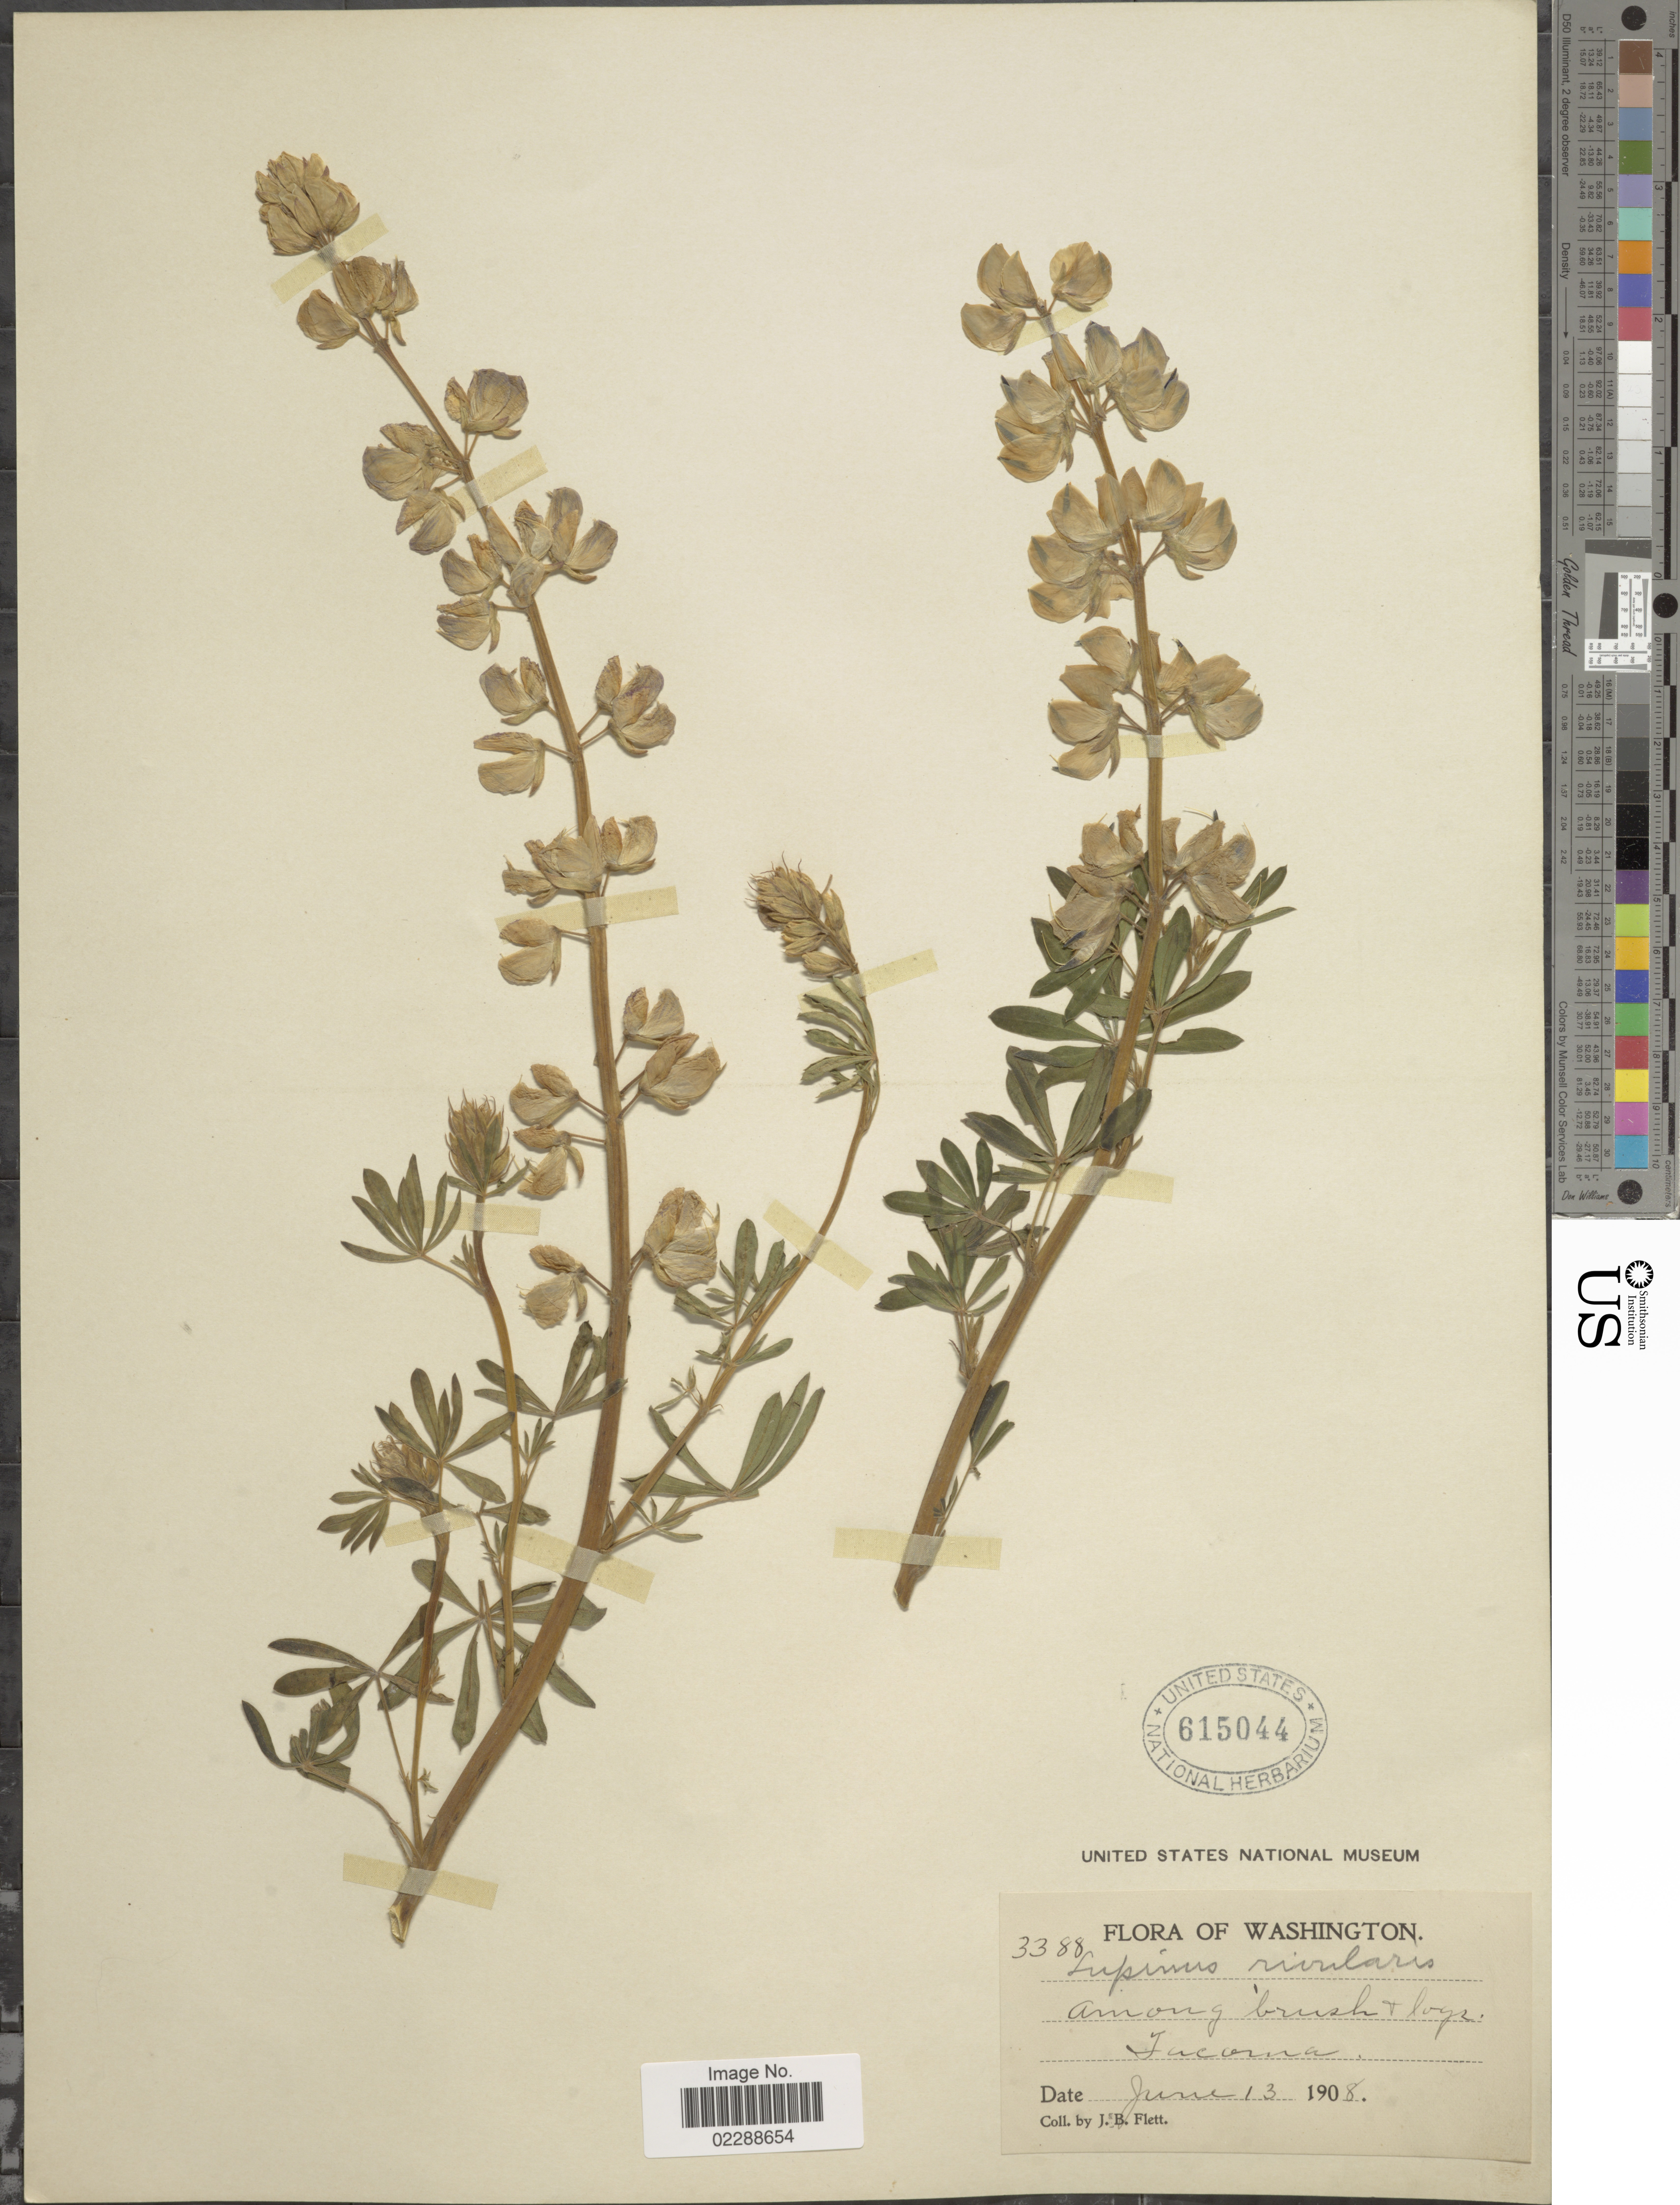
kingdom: Plantae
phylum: Tracheophyta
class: Magnoliopsida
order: Fabales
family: Fabaceae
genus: Lupinus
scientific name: Lupinus sp.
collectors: J. Flett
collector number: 3388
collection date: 1908-06-13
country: United States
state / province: Washington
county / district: Pierce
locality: Tacoma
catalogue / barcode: US 615044